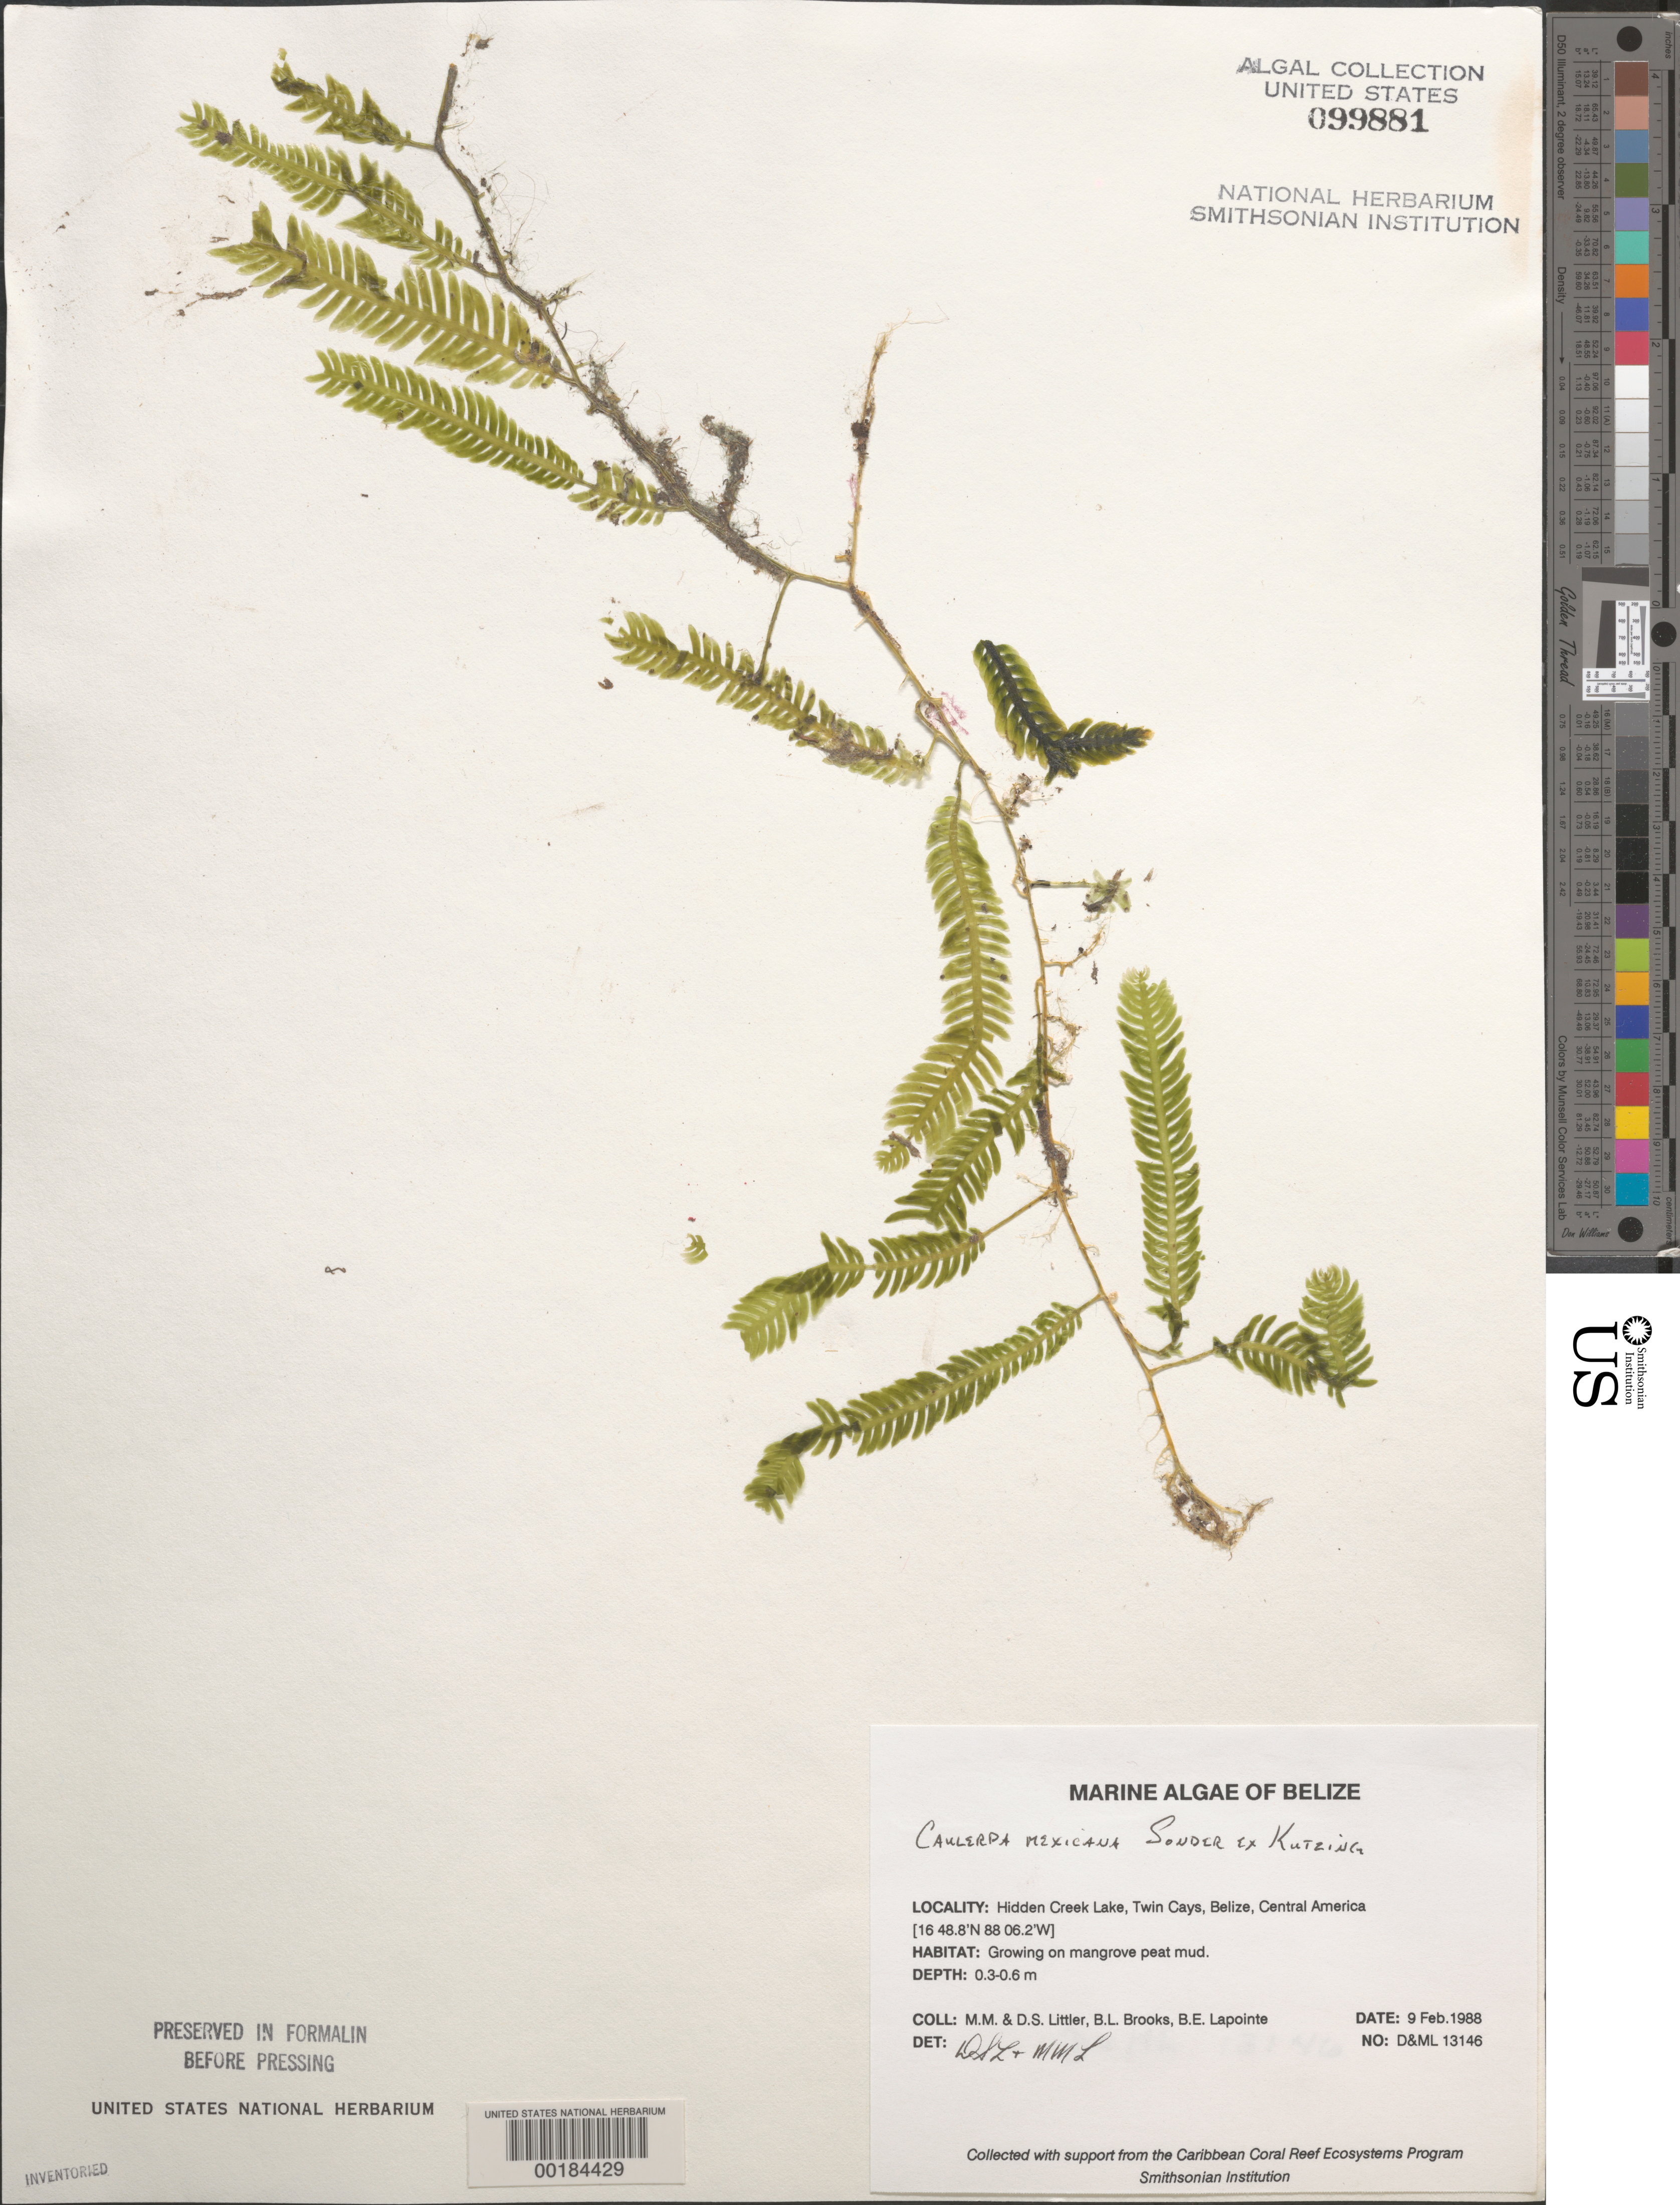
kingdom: Plantae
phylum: Chlorophyta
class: Ulvophyceae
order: Bryopsidales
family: Caulerpaceae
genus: Caulerpa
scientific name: Caulerpa mexicana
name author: Sond. ex Kütz.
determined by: Littler, D. S.; Littler, M. M.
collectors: M. M. Littler, D. S. Littler, B. Brooks & B. Lapointe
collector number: D&ML 13146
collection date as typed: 09 Feb 1988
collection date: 1988-02-09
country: Belize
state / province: Stann Creek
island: Twin Cays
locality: Hidden Creek Lake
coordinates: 16 48.8'N, 88 06.2'W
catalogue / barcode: US 99881